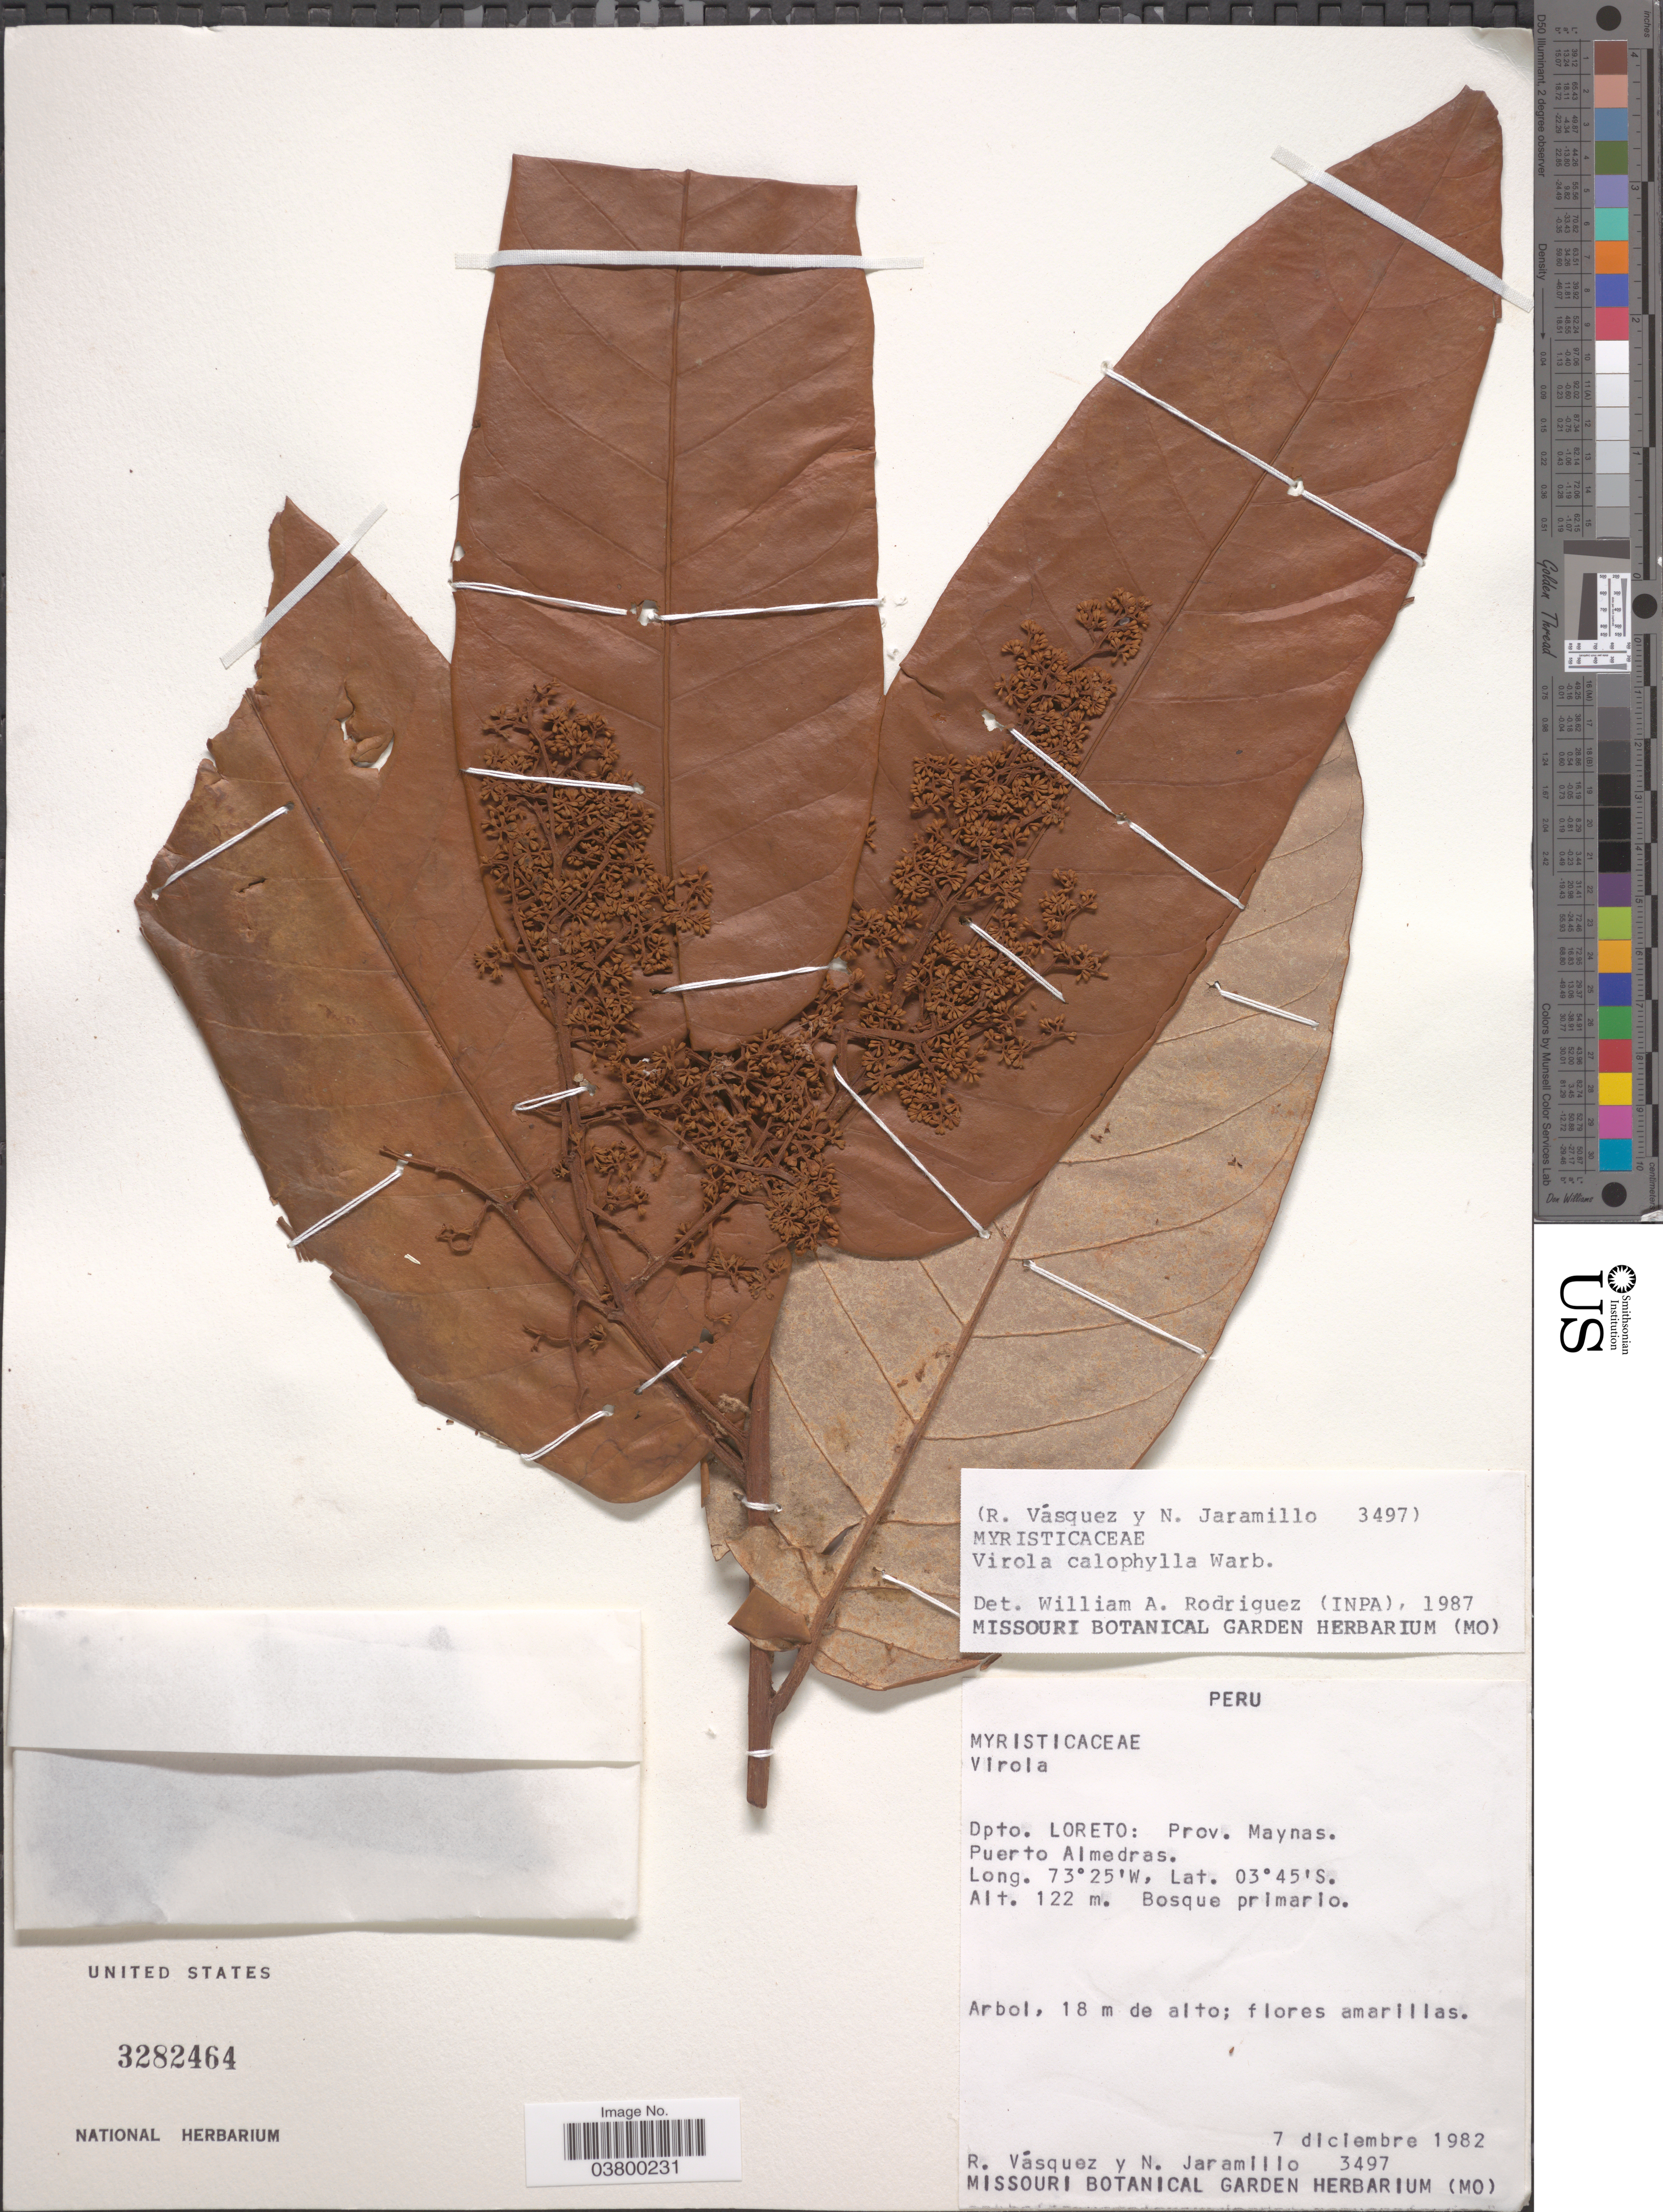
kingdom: Plantae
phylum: Tracheophyta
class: Magnoliopsida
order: Magnoliales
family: Myristicaceae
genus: Virola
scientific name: Virola calophylla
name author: (Spruce) Warb.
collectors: R. Vásquez & N. Jaramillo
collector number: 3497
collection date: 1982-12-07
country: Peru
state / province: Loreto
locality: Dpto. Loreto: Prov. Maynas. Puerto Almedras.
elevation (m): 122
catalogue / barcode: US 3282464